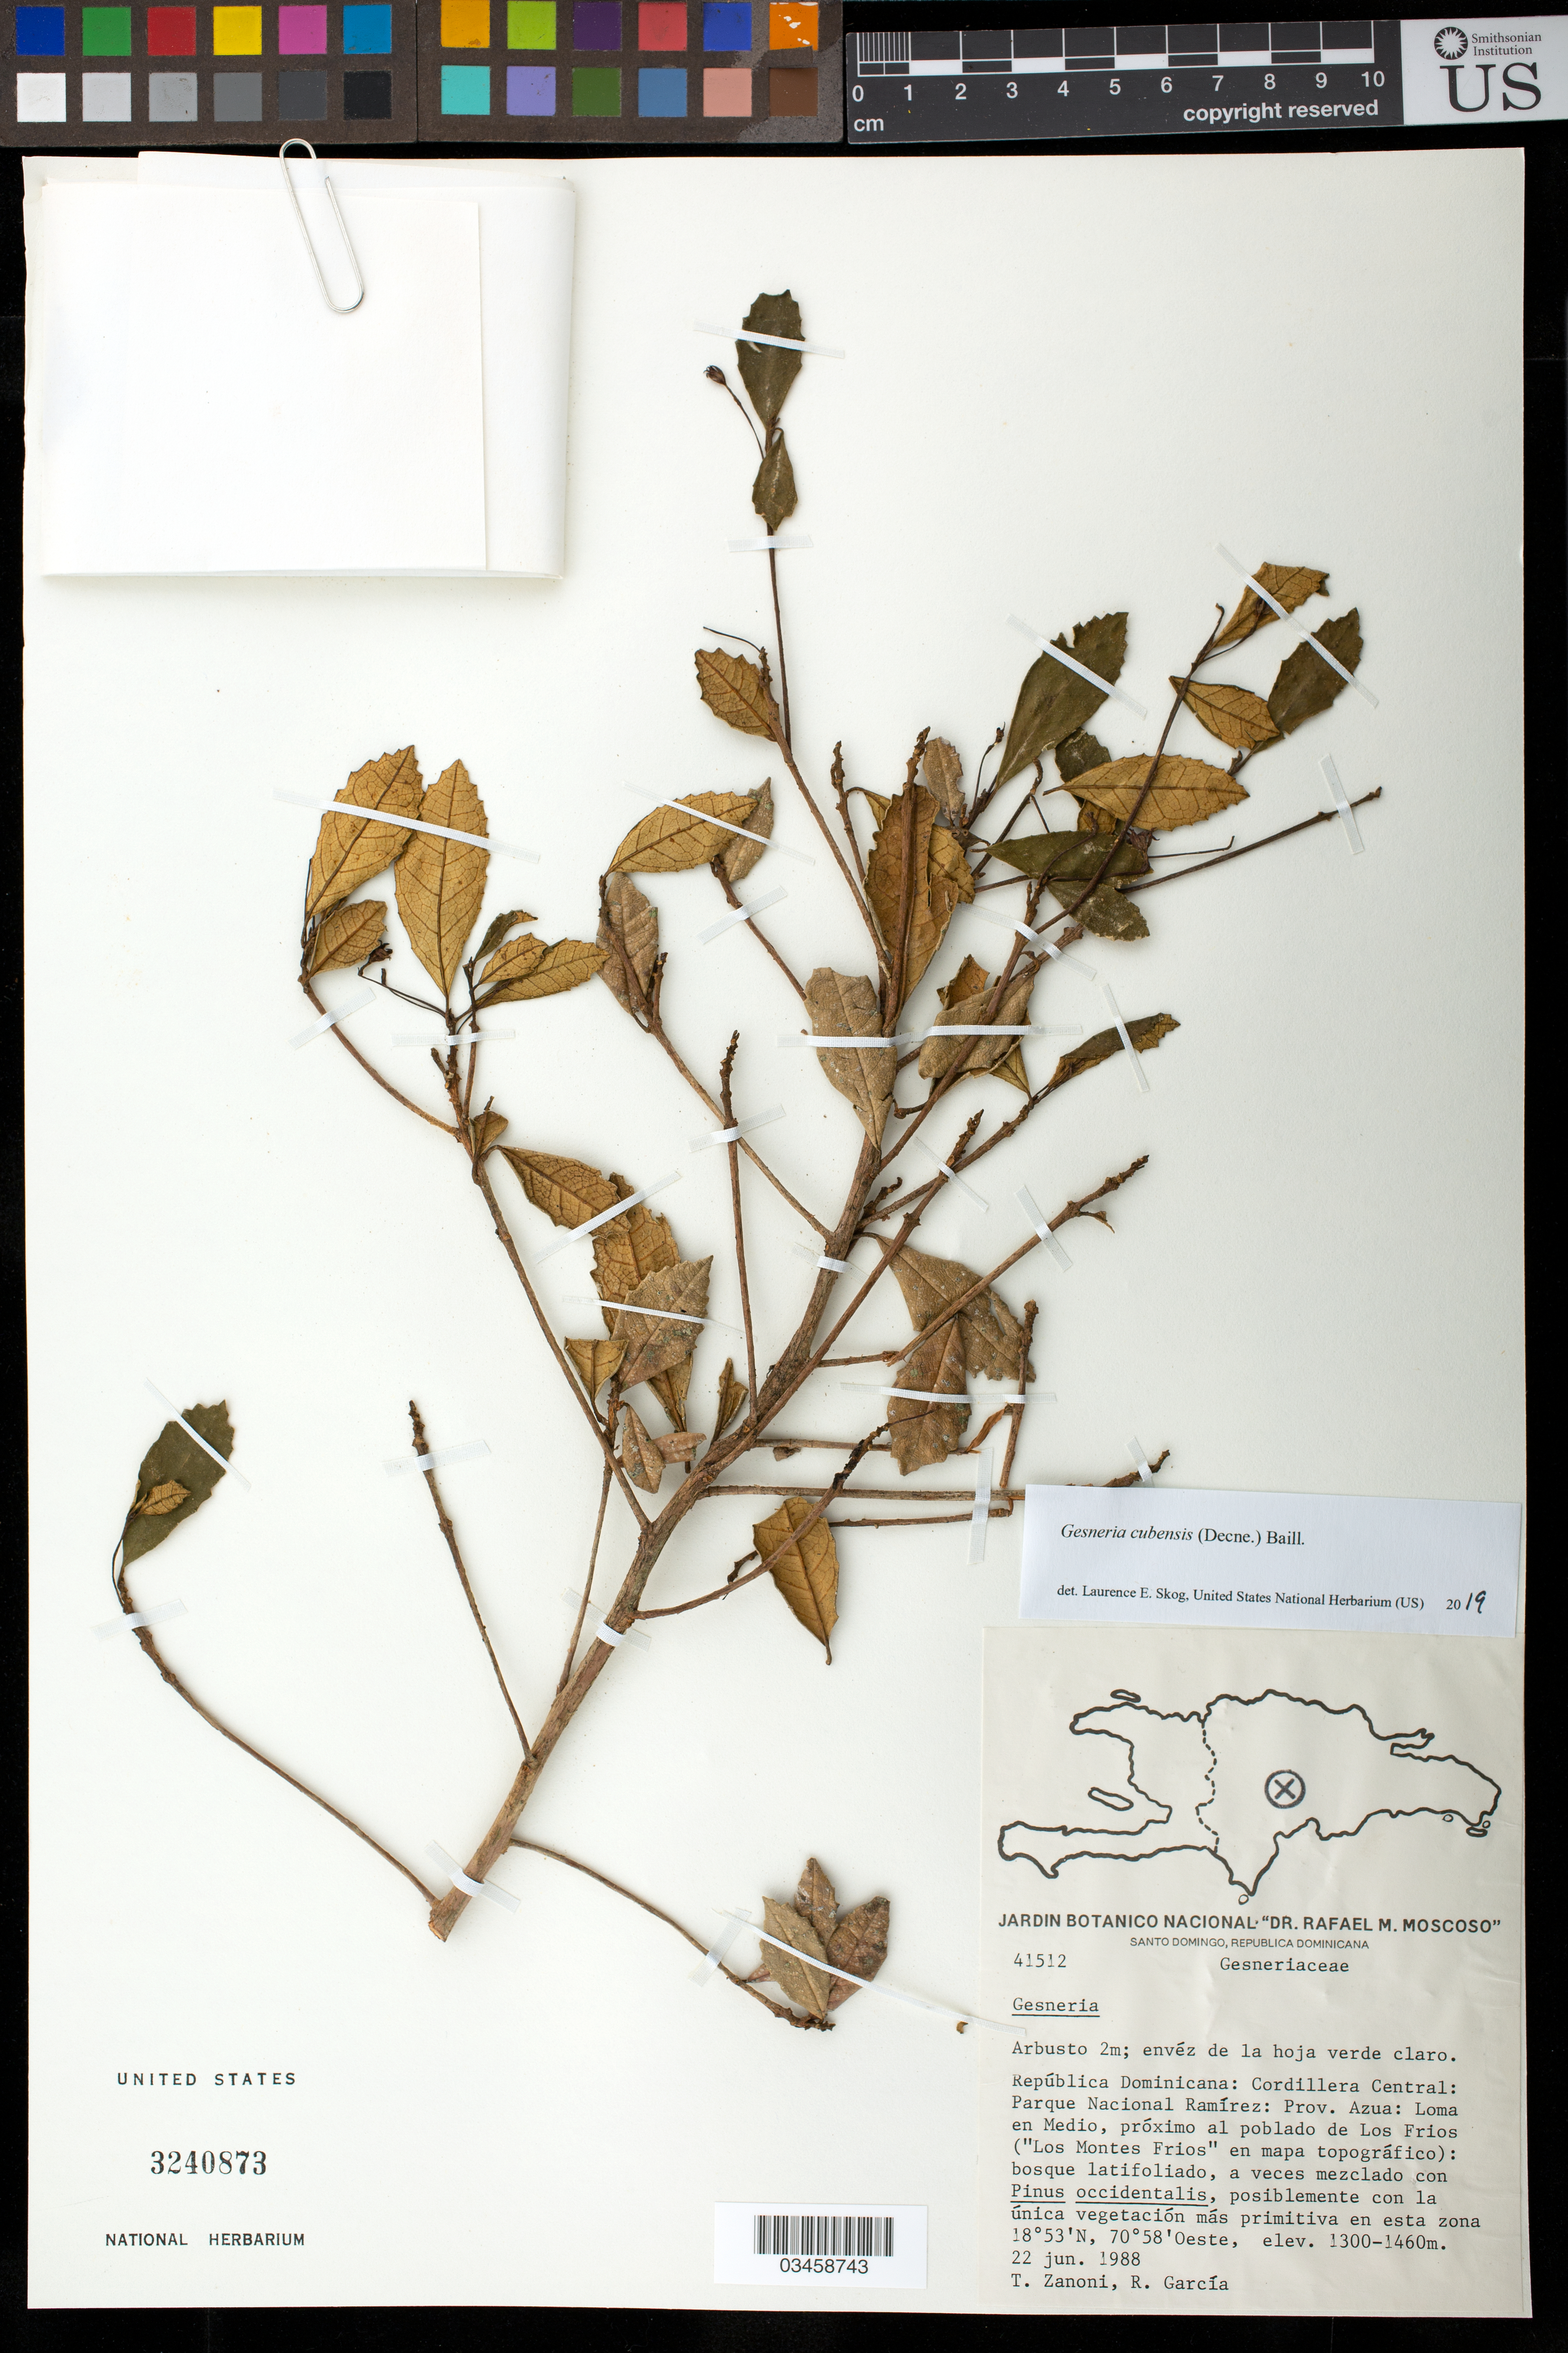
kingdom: Plantae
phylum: Tracheophyta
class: Magnoliopsida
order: Lamiales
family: Gesneriaceae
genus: Gesneria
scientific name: Gesneria cubensis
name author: (Decne.) Baill.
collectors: T. A. Zanoni & R. García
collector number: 41512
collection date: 1988-06-22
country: Dominican Republic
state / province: Azua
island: Hispaniola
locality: Cordillera Central, Parque Nacional Ramírez; Loma en Medio, próximo al poblado de Los Frios ("Los Montes Frios" en mapa topográfico).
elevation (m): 1300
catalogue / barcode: US 3240873